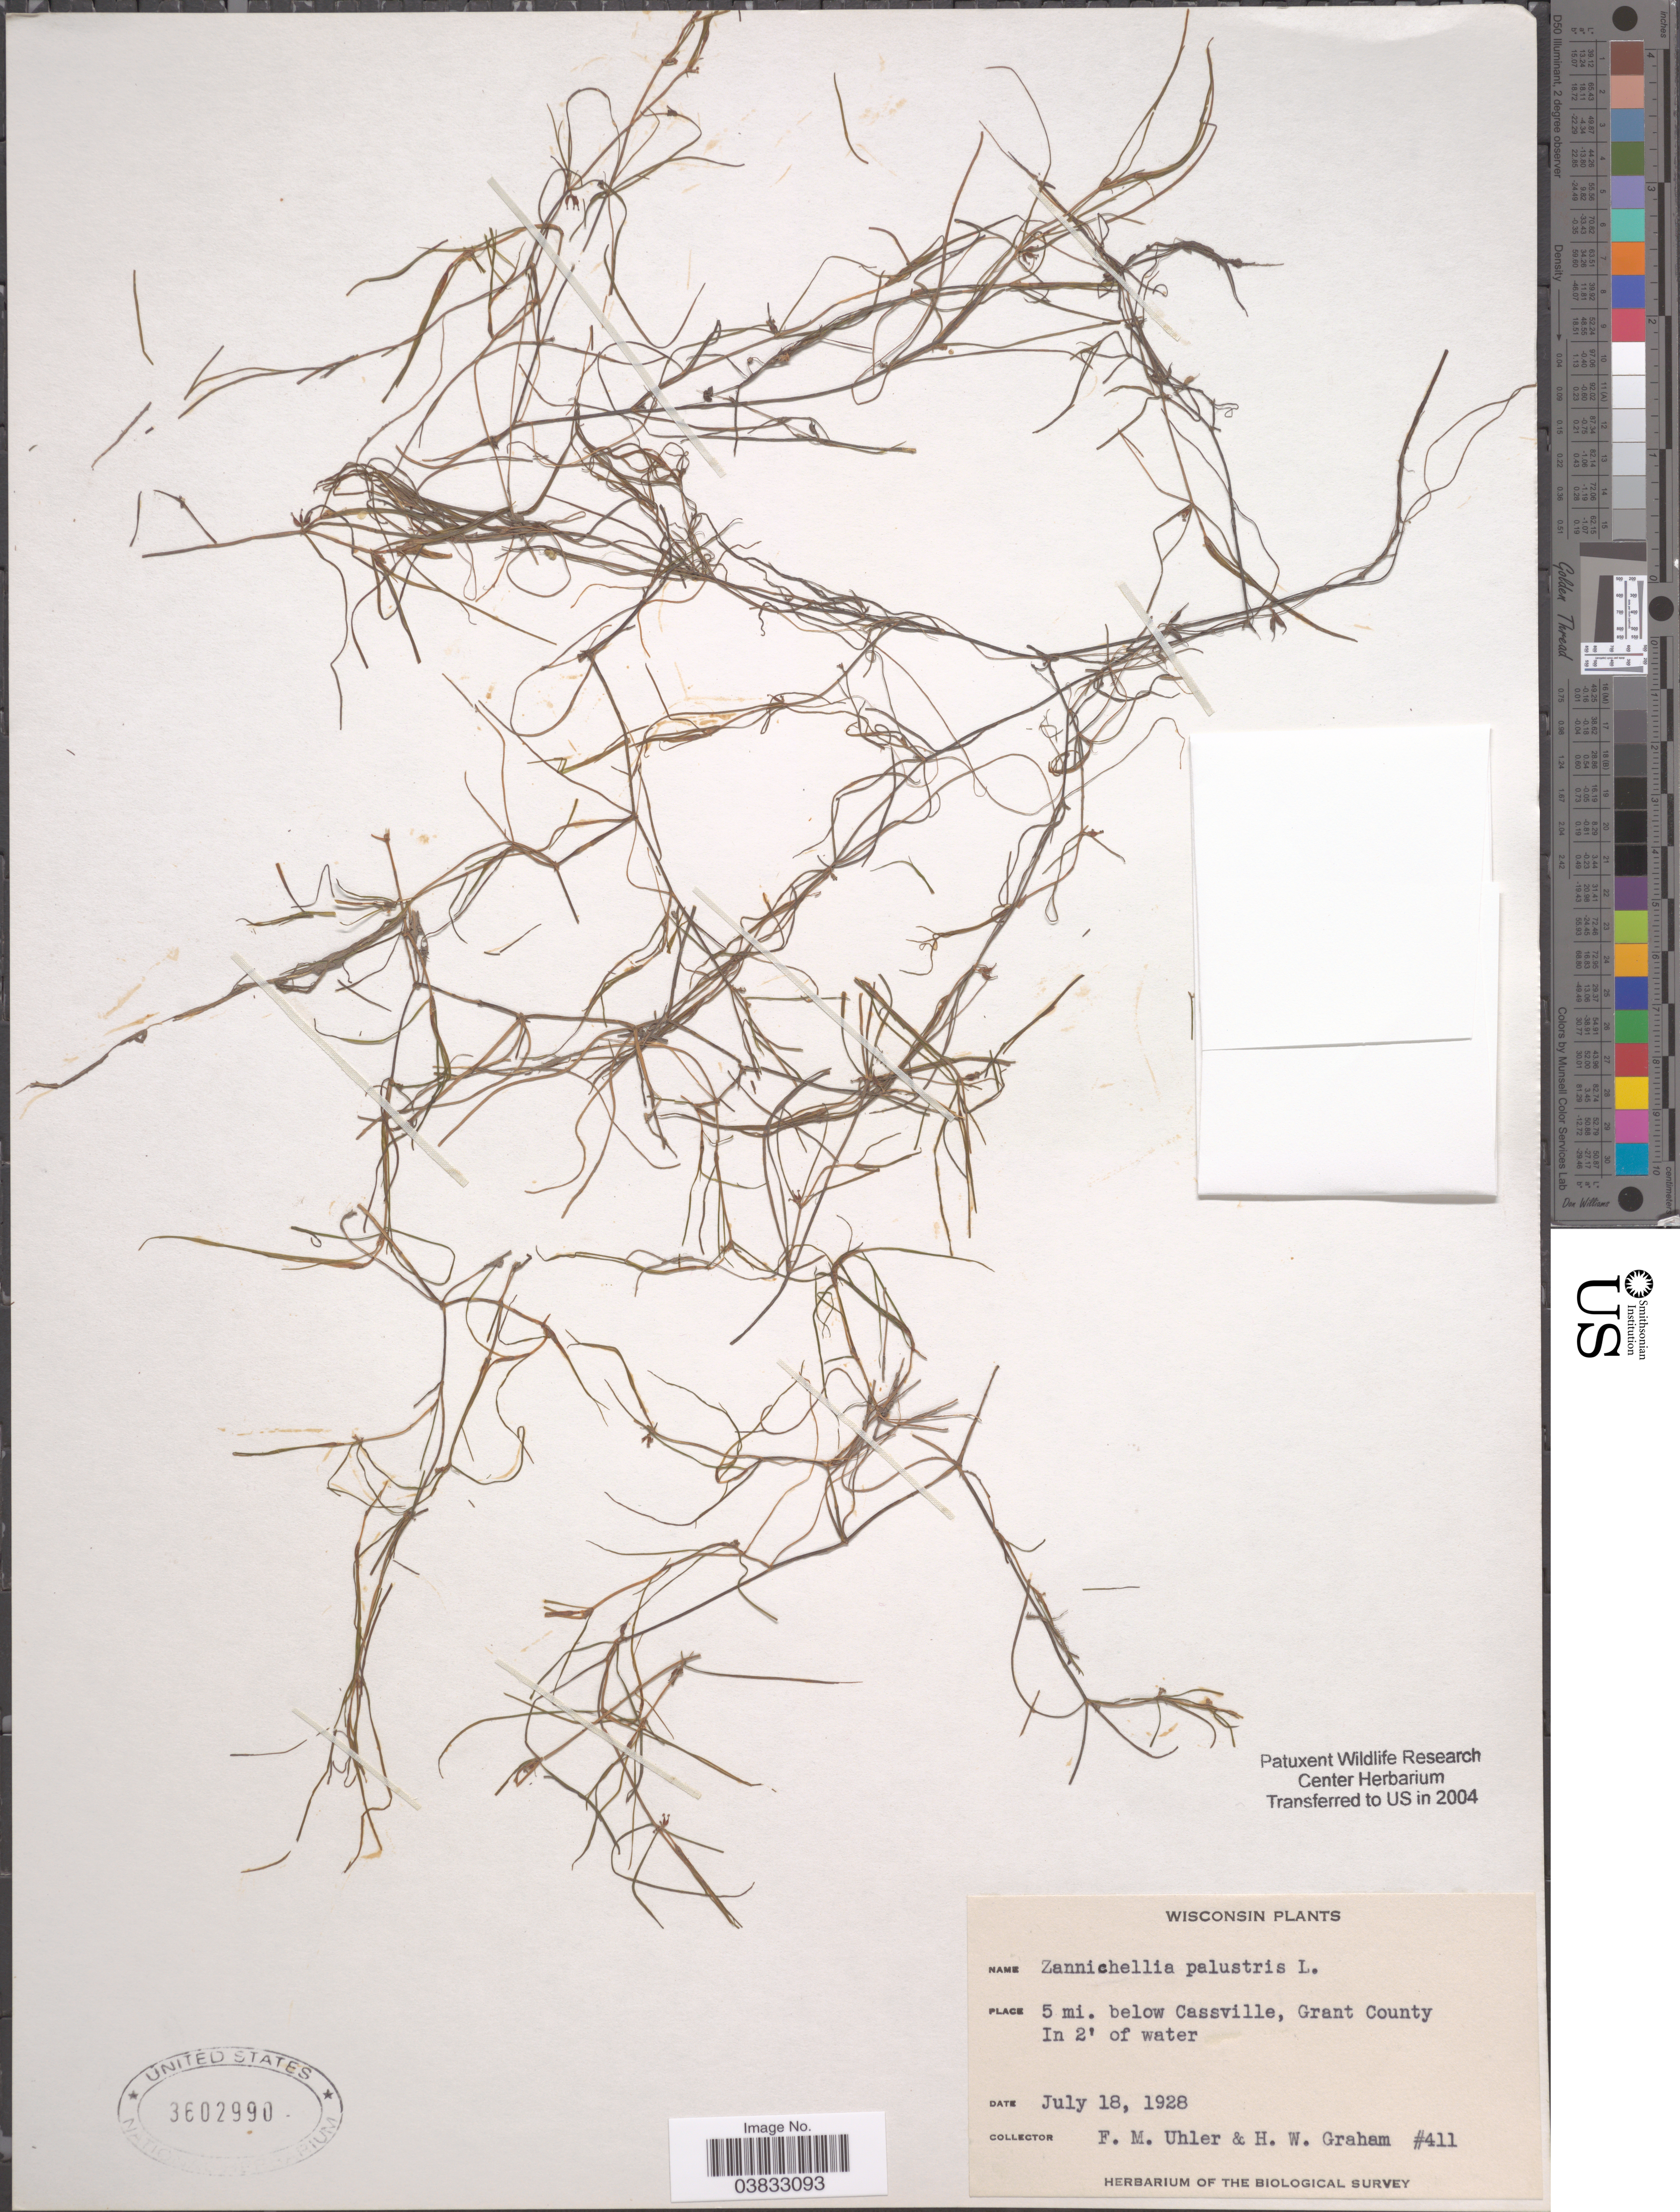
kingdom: Plantae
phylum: Tracheophyta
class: Liliopsida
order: Alismatales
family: Potamogetonaceae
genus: Zannichellia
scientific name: Zannichellia palustris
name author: L.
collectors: F. M. Uhler & H. W. Graham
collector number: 411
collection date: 1928-07-18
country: United States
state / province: Wisconsin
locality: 5 Cassville, Grant County.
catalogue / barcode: US 3602990